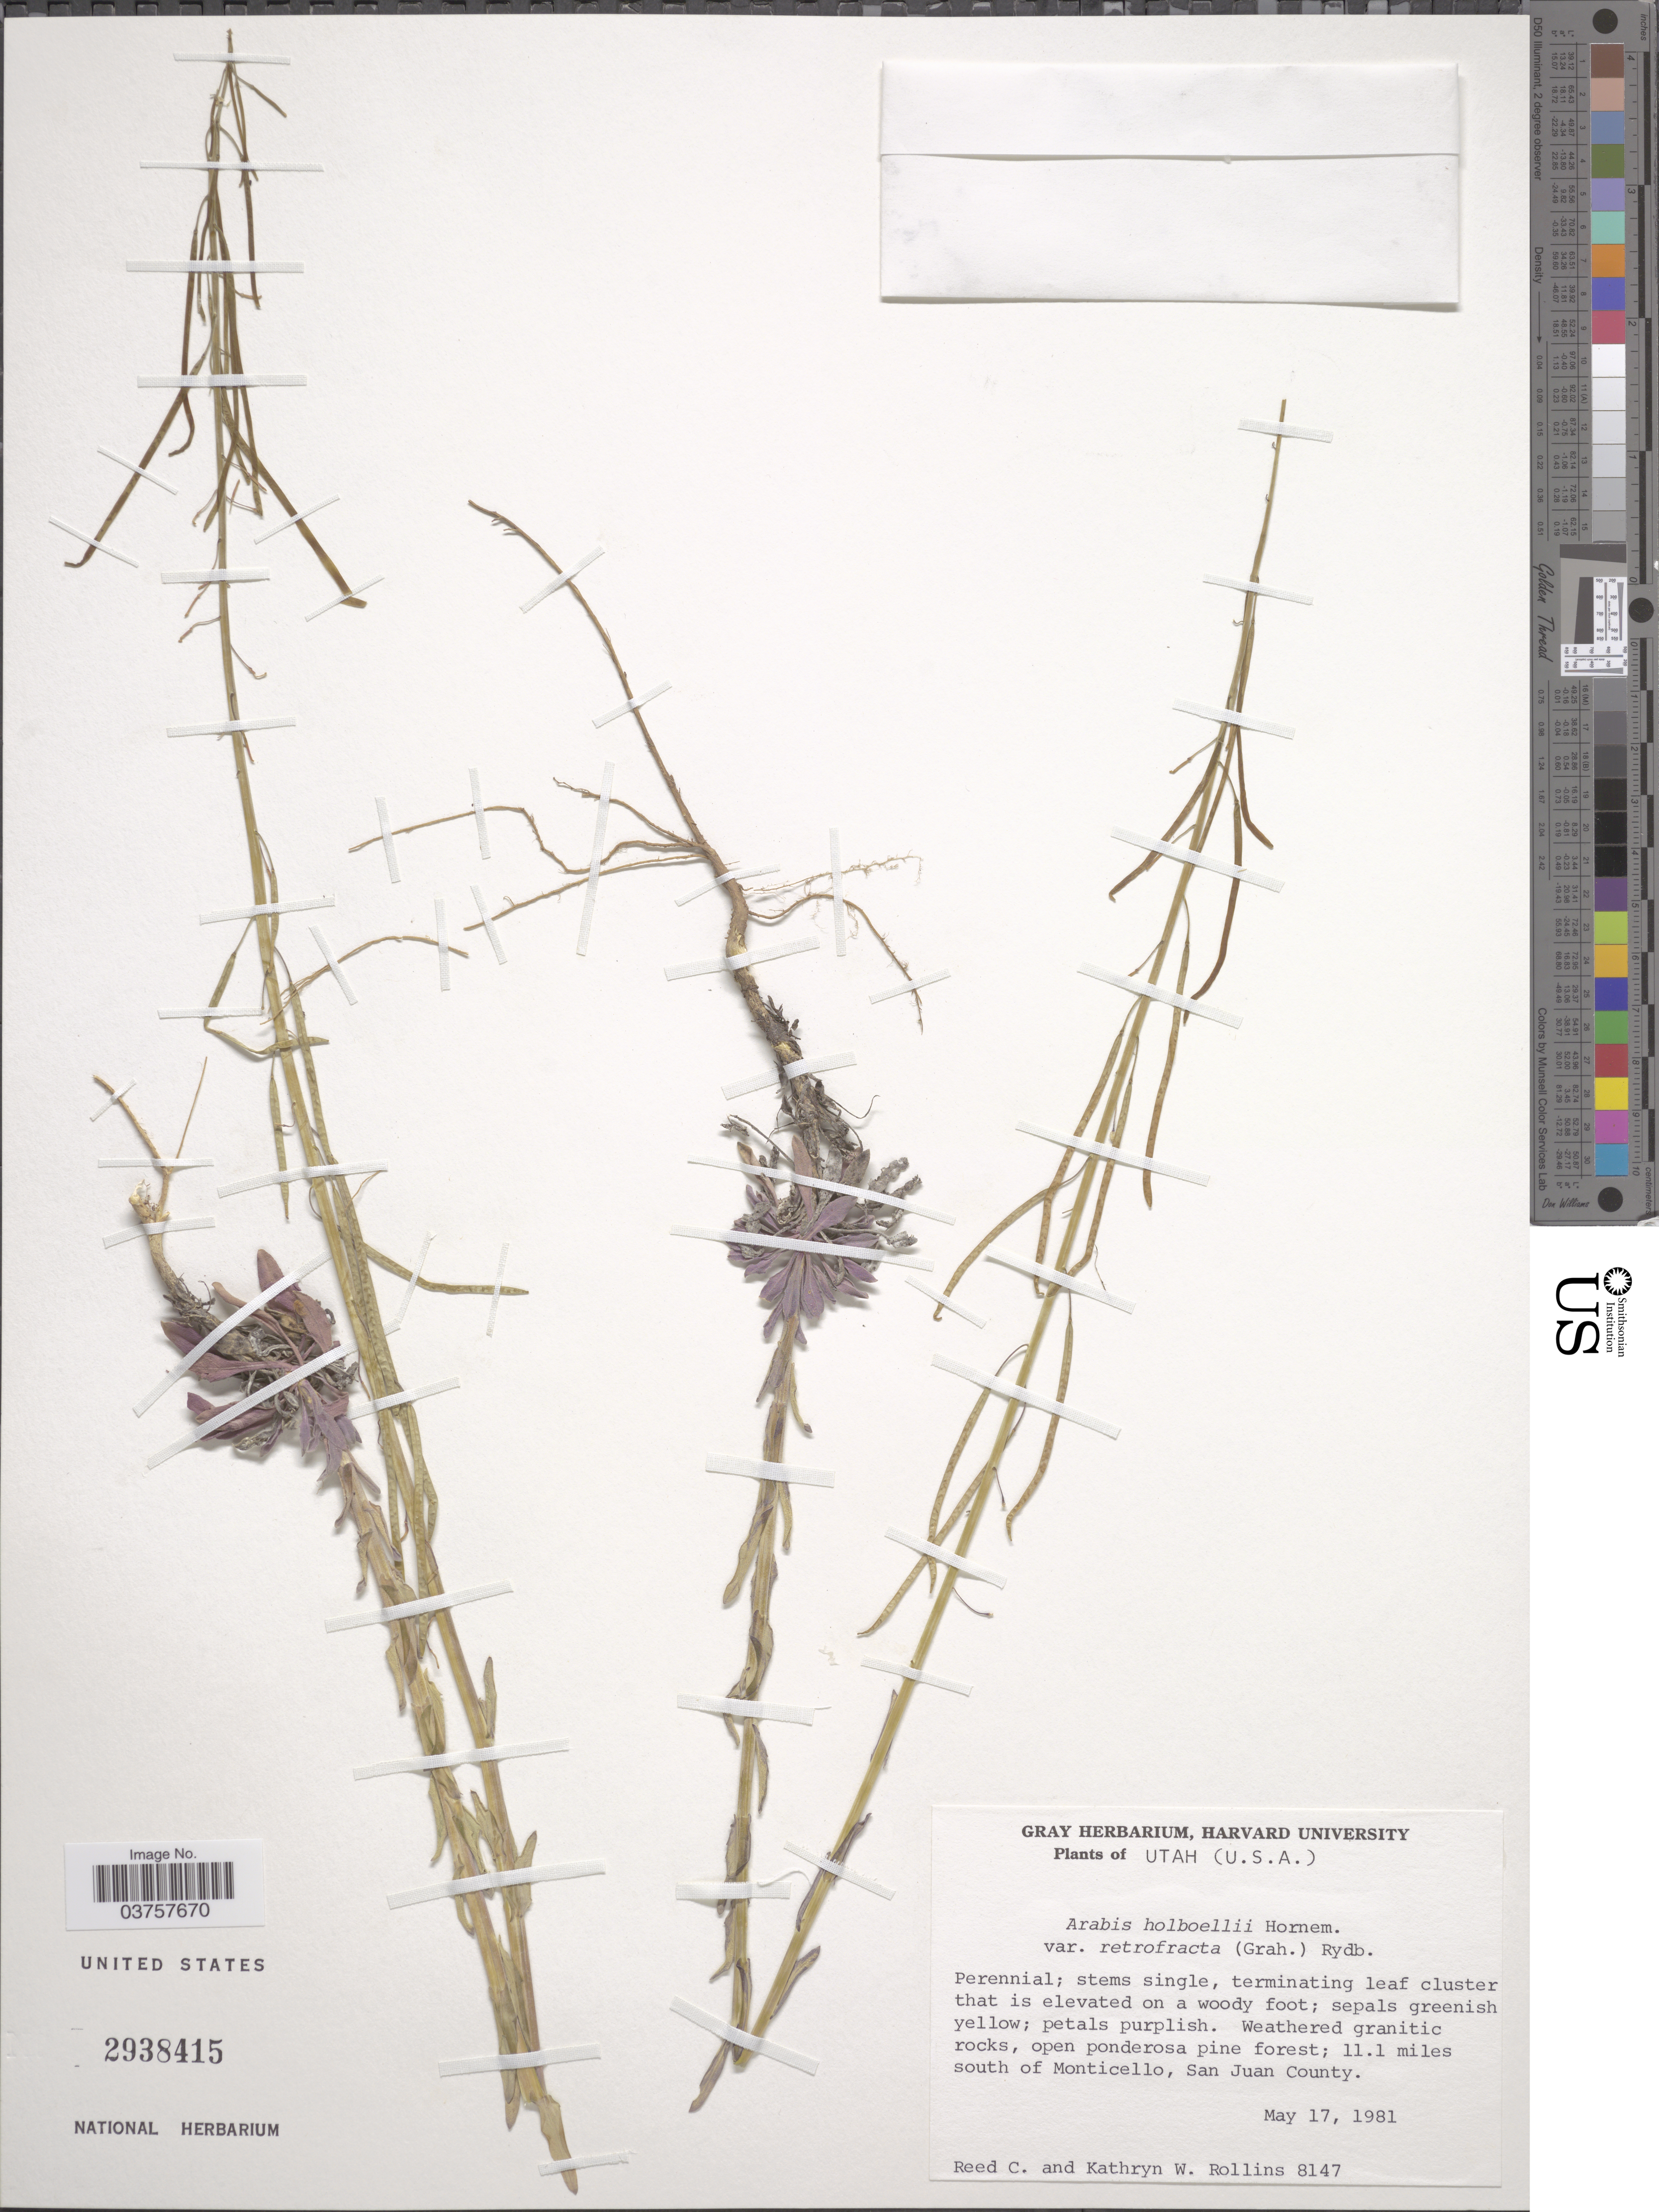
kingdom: Plantae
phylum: Tracheophyta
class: Magnoliopsida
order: Brassicales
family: Brassicaceae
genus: Arabis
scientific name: Arabis holboellii var. retrofracta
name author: Rydb.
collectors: R. C. Rollins & K. W. Rollins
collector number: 8147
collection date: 1981-05-17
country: United States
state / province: Utah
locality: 11.1 miles south of Monticello, San Juan County.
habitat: weathered granitic rocks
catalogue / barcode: US 2938415